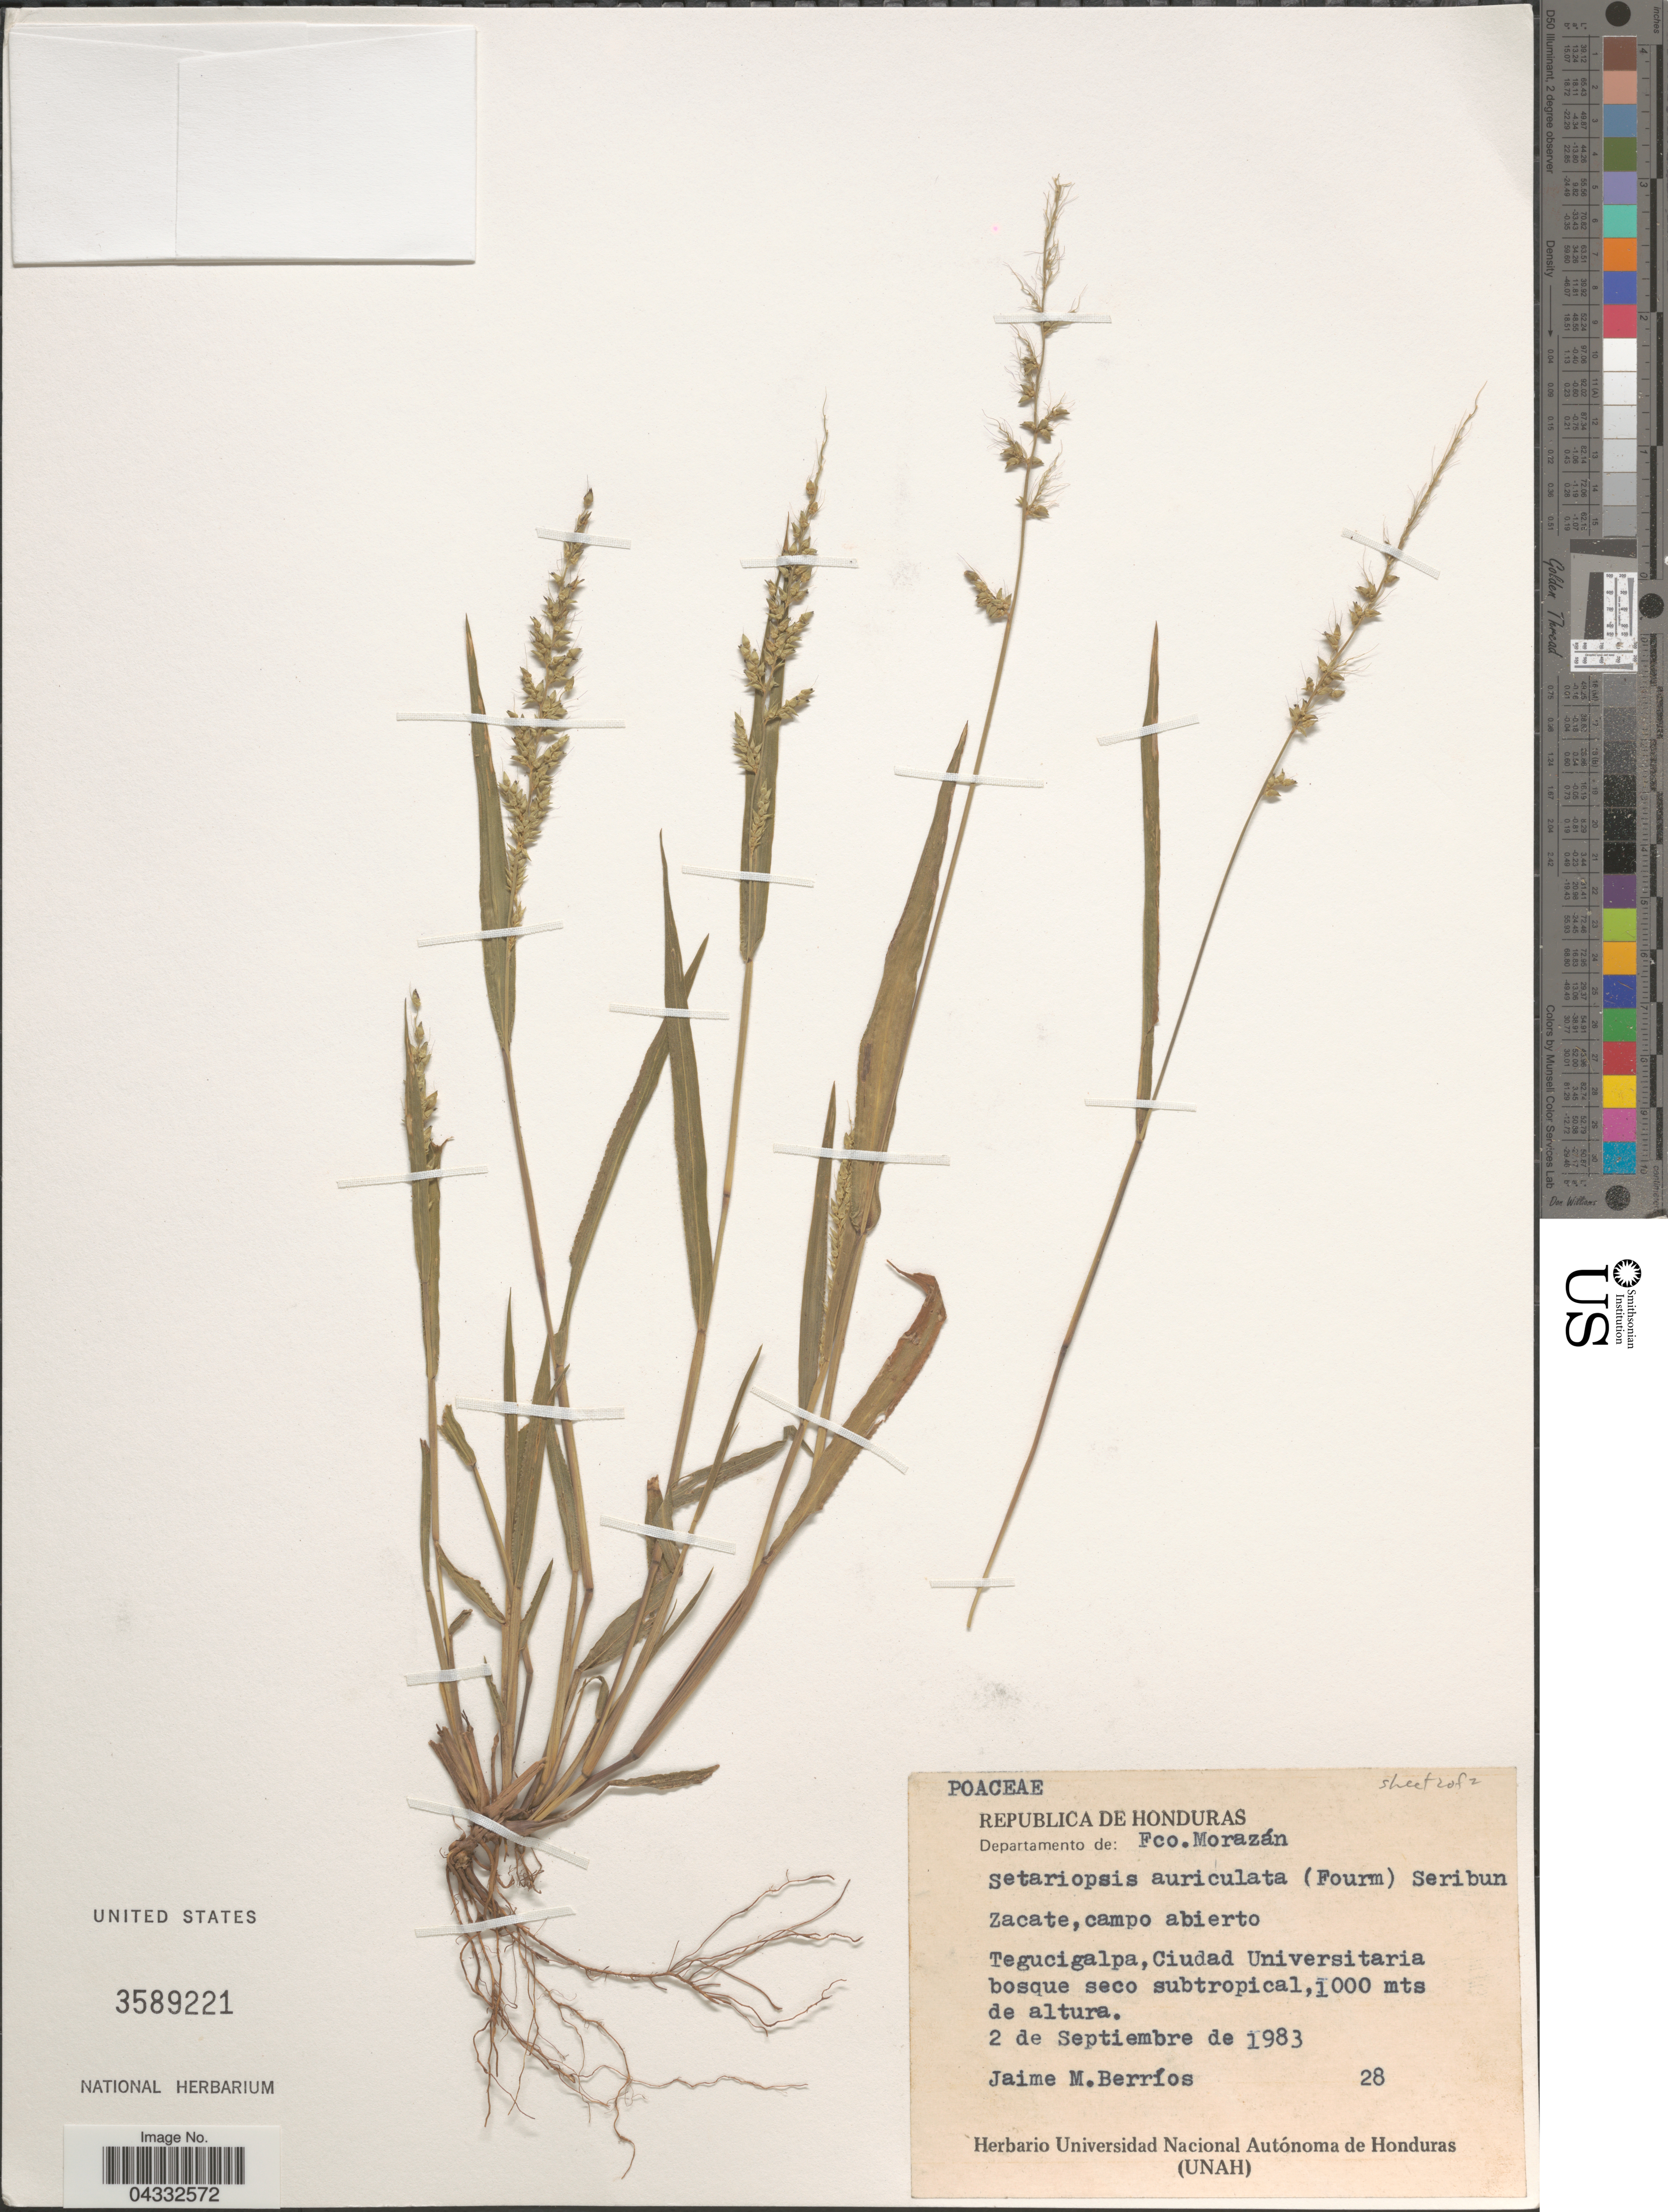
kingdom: Plantae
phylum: Tracheophyta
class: Liliopsida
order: Poales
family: Poaceae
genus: Setariopsis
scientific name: Setariopsis auriculata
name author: (E. Fourn.) Scribn.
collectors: J. Berrios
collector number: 28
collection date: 1983-09-02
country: Honduras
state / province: Fco. Morazán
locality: Departamento de: Fco. Morazán. Tegucigalpa, Ciudad Universitaria bosque seco subtropical.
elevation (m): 1000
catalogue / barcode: US 3589221